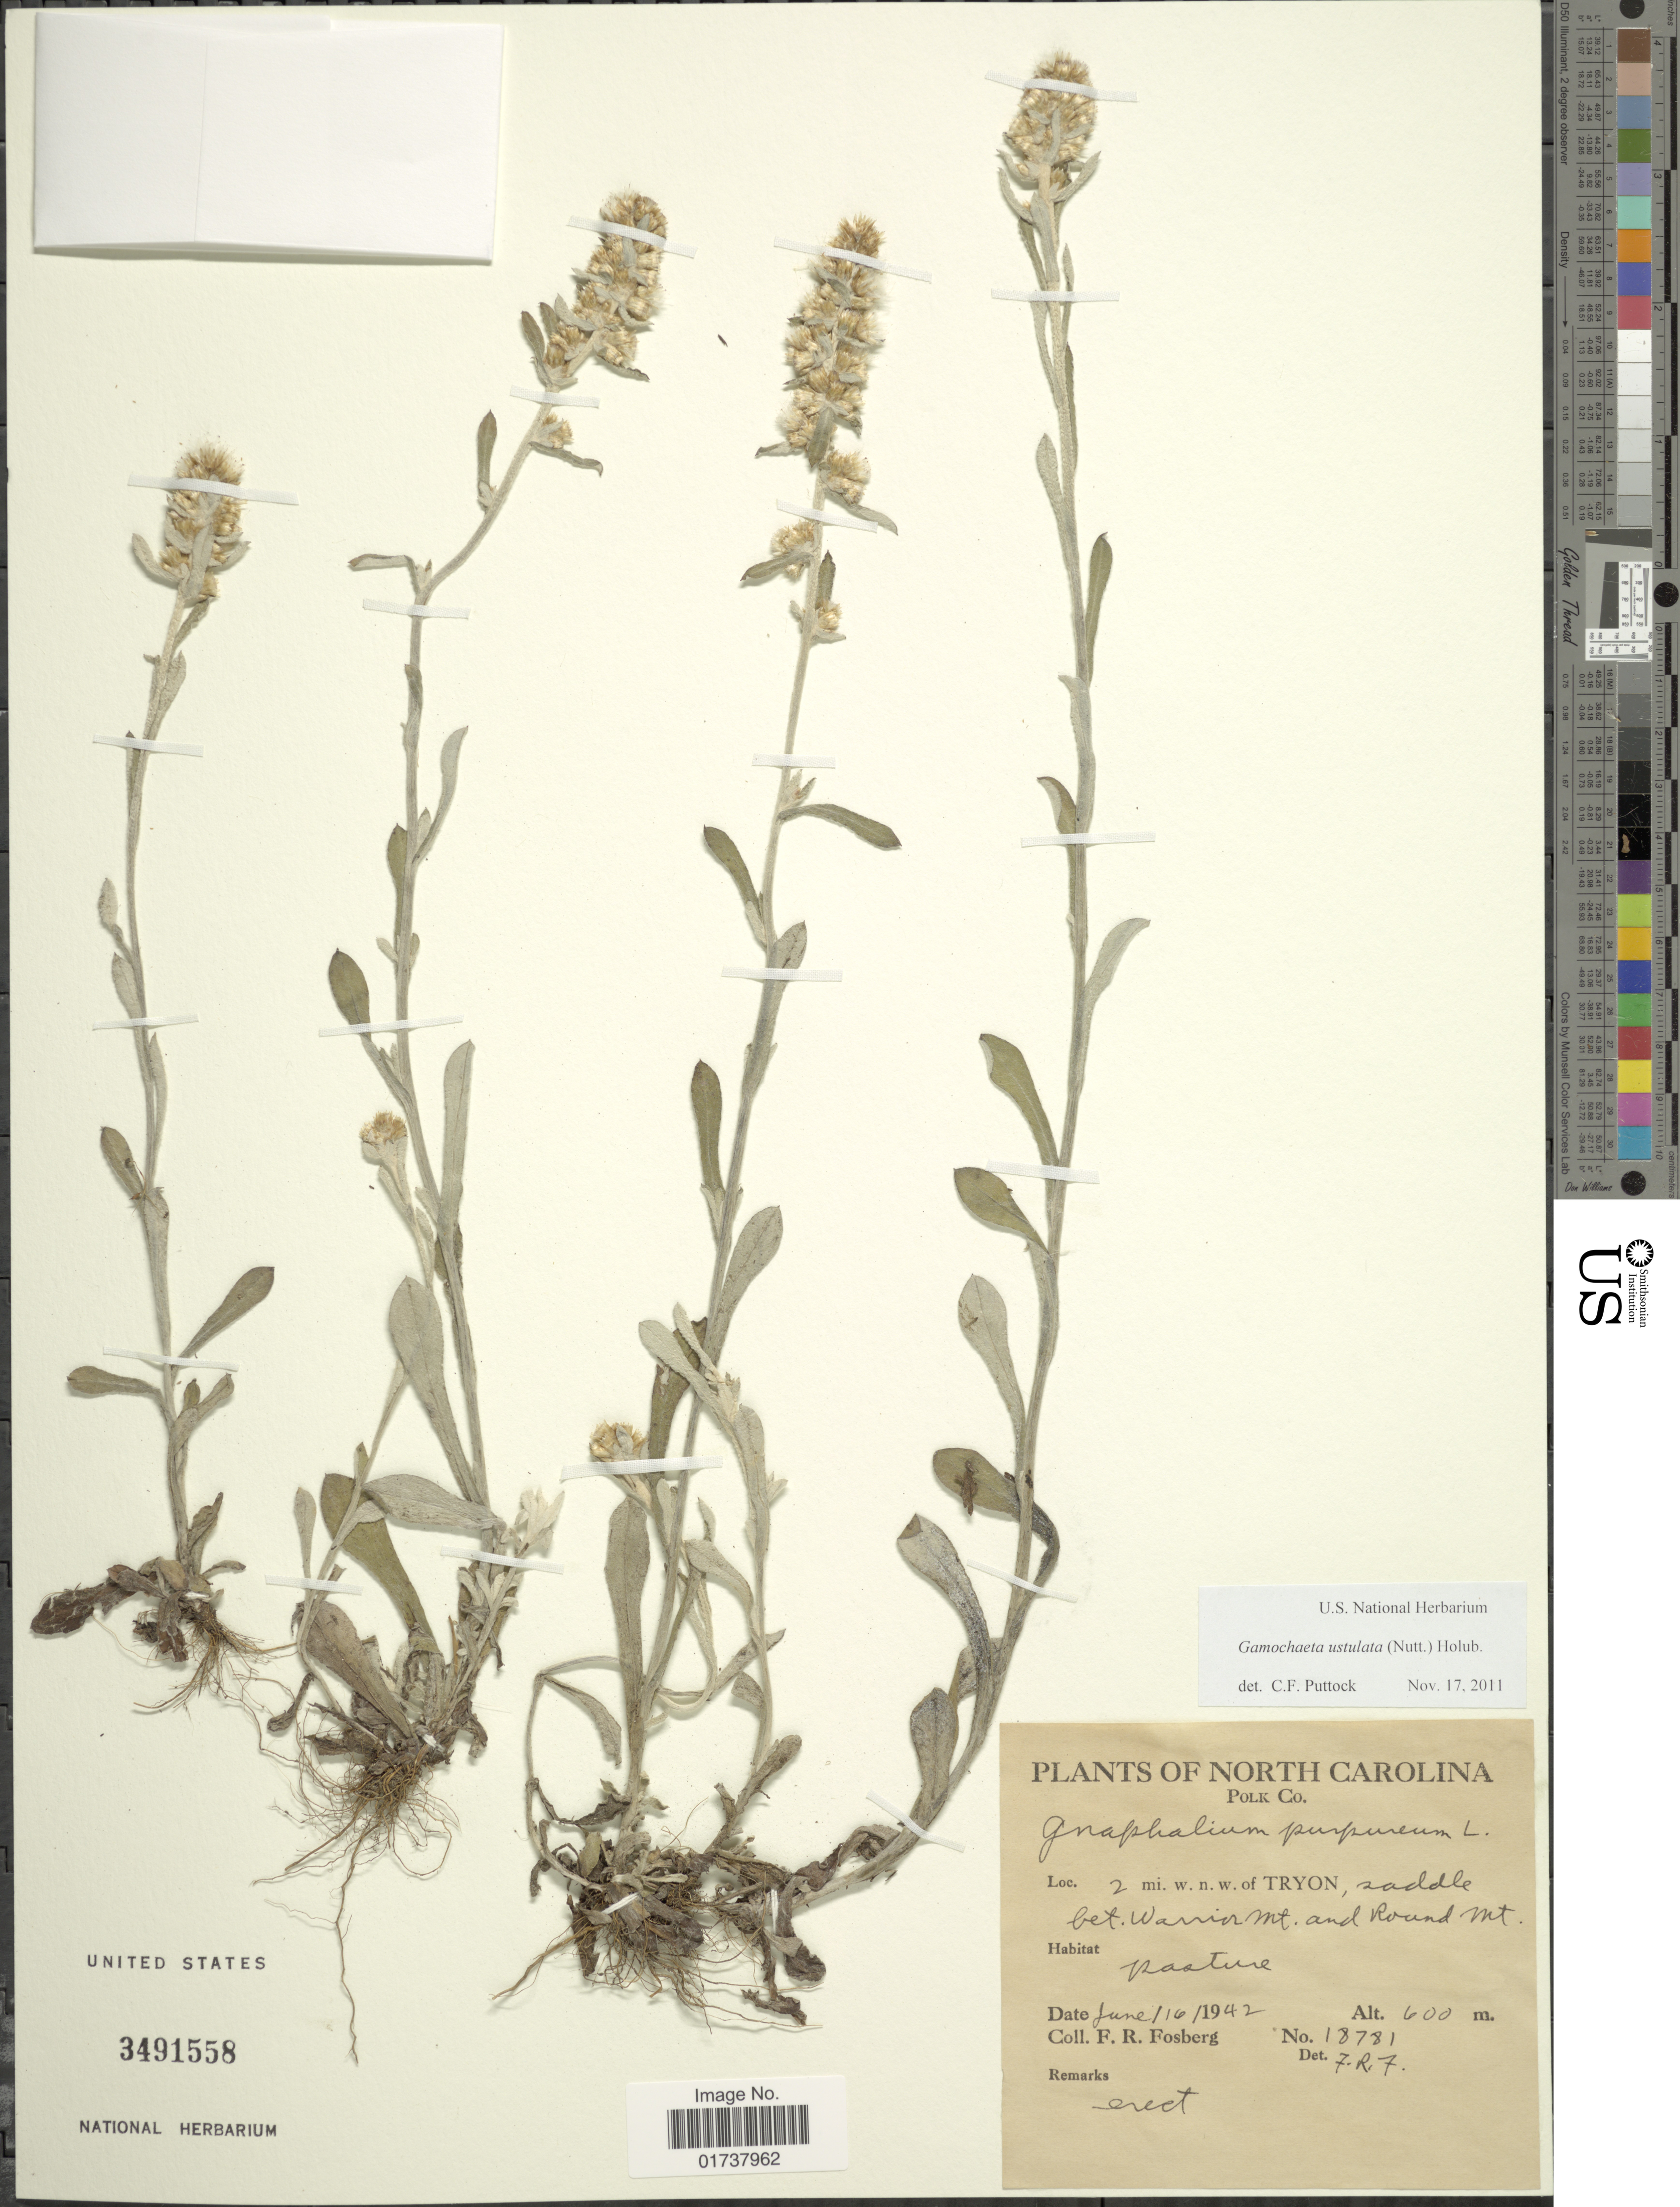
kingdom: Plantae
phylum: Tracheophyta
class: Magnoliopsida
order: Asterales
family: Asteraceae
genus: Gamochaeta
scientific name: Gamochaeta purpurea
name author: (L.) Cabrera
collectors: F. R. Fosberg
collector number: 18781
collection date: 1942-06-16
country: United States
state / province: North Carolina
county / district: Polk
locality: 2 mi. w.n.w. of Tryon, saddle bet. Warrior Mt. and Round Mt., Polk County.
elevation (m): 600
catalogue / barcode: US 3491558